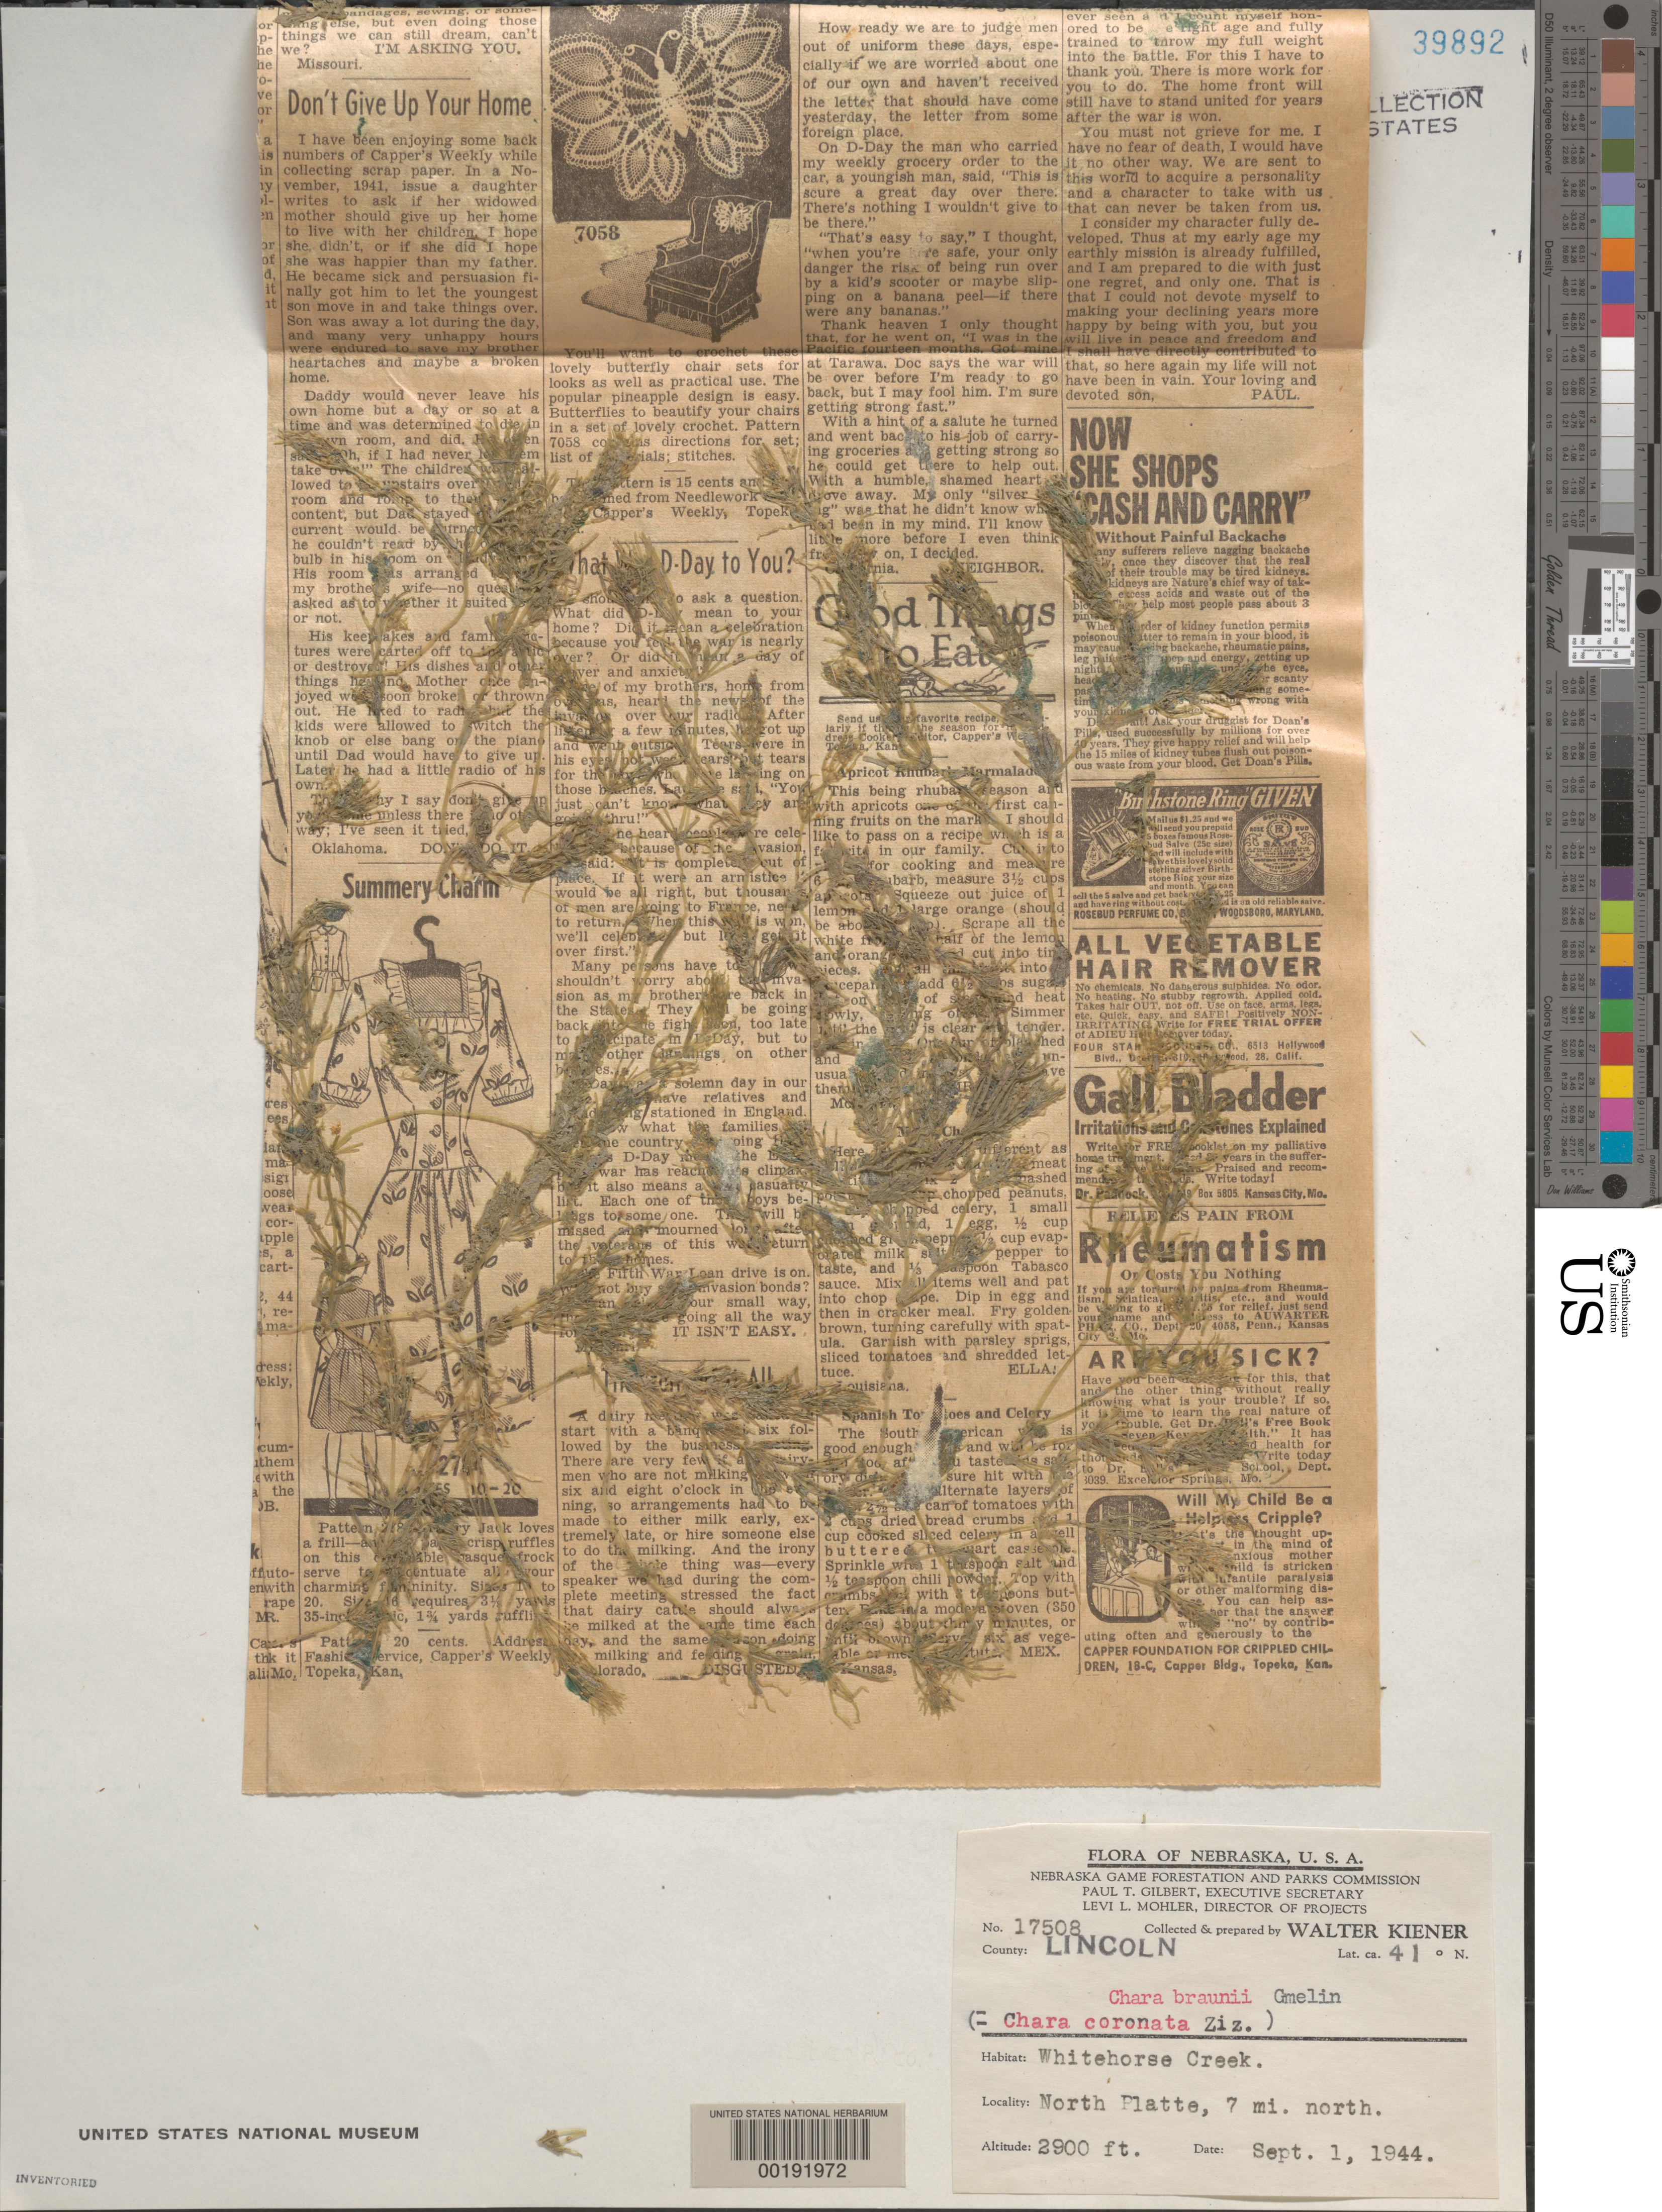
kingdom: Plantae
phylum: Charophyta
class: Charophyceae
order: Charales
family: Characeae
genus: Chara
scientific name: Chara braunii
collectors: W. B. Kiener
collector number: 17508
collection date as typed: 01 Sep 1944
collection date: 1944-09-01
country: United States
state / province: Nebraska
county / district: Lincoln County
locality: Whitehorse Creek, 7 miles north of North Platte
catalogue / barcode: US 39892